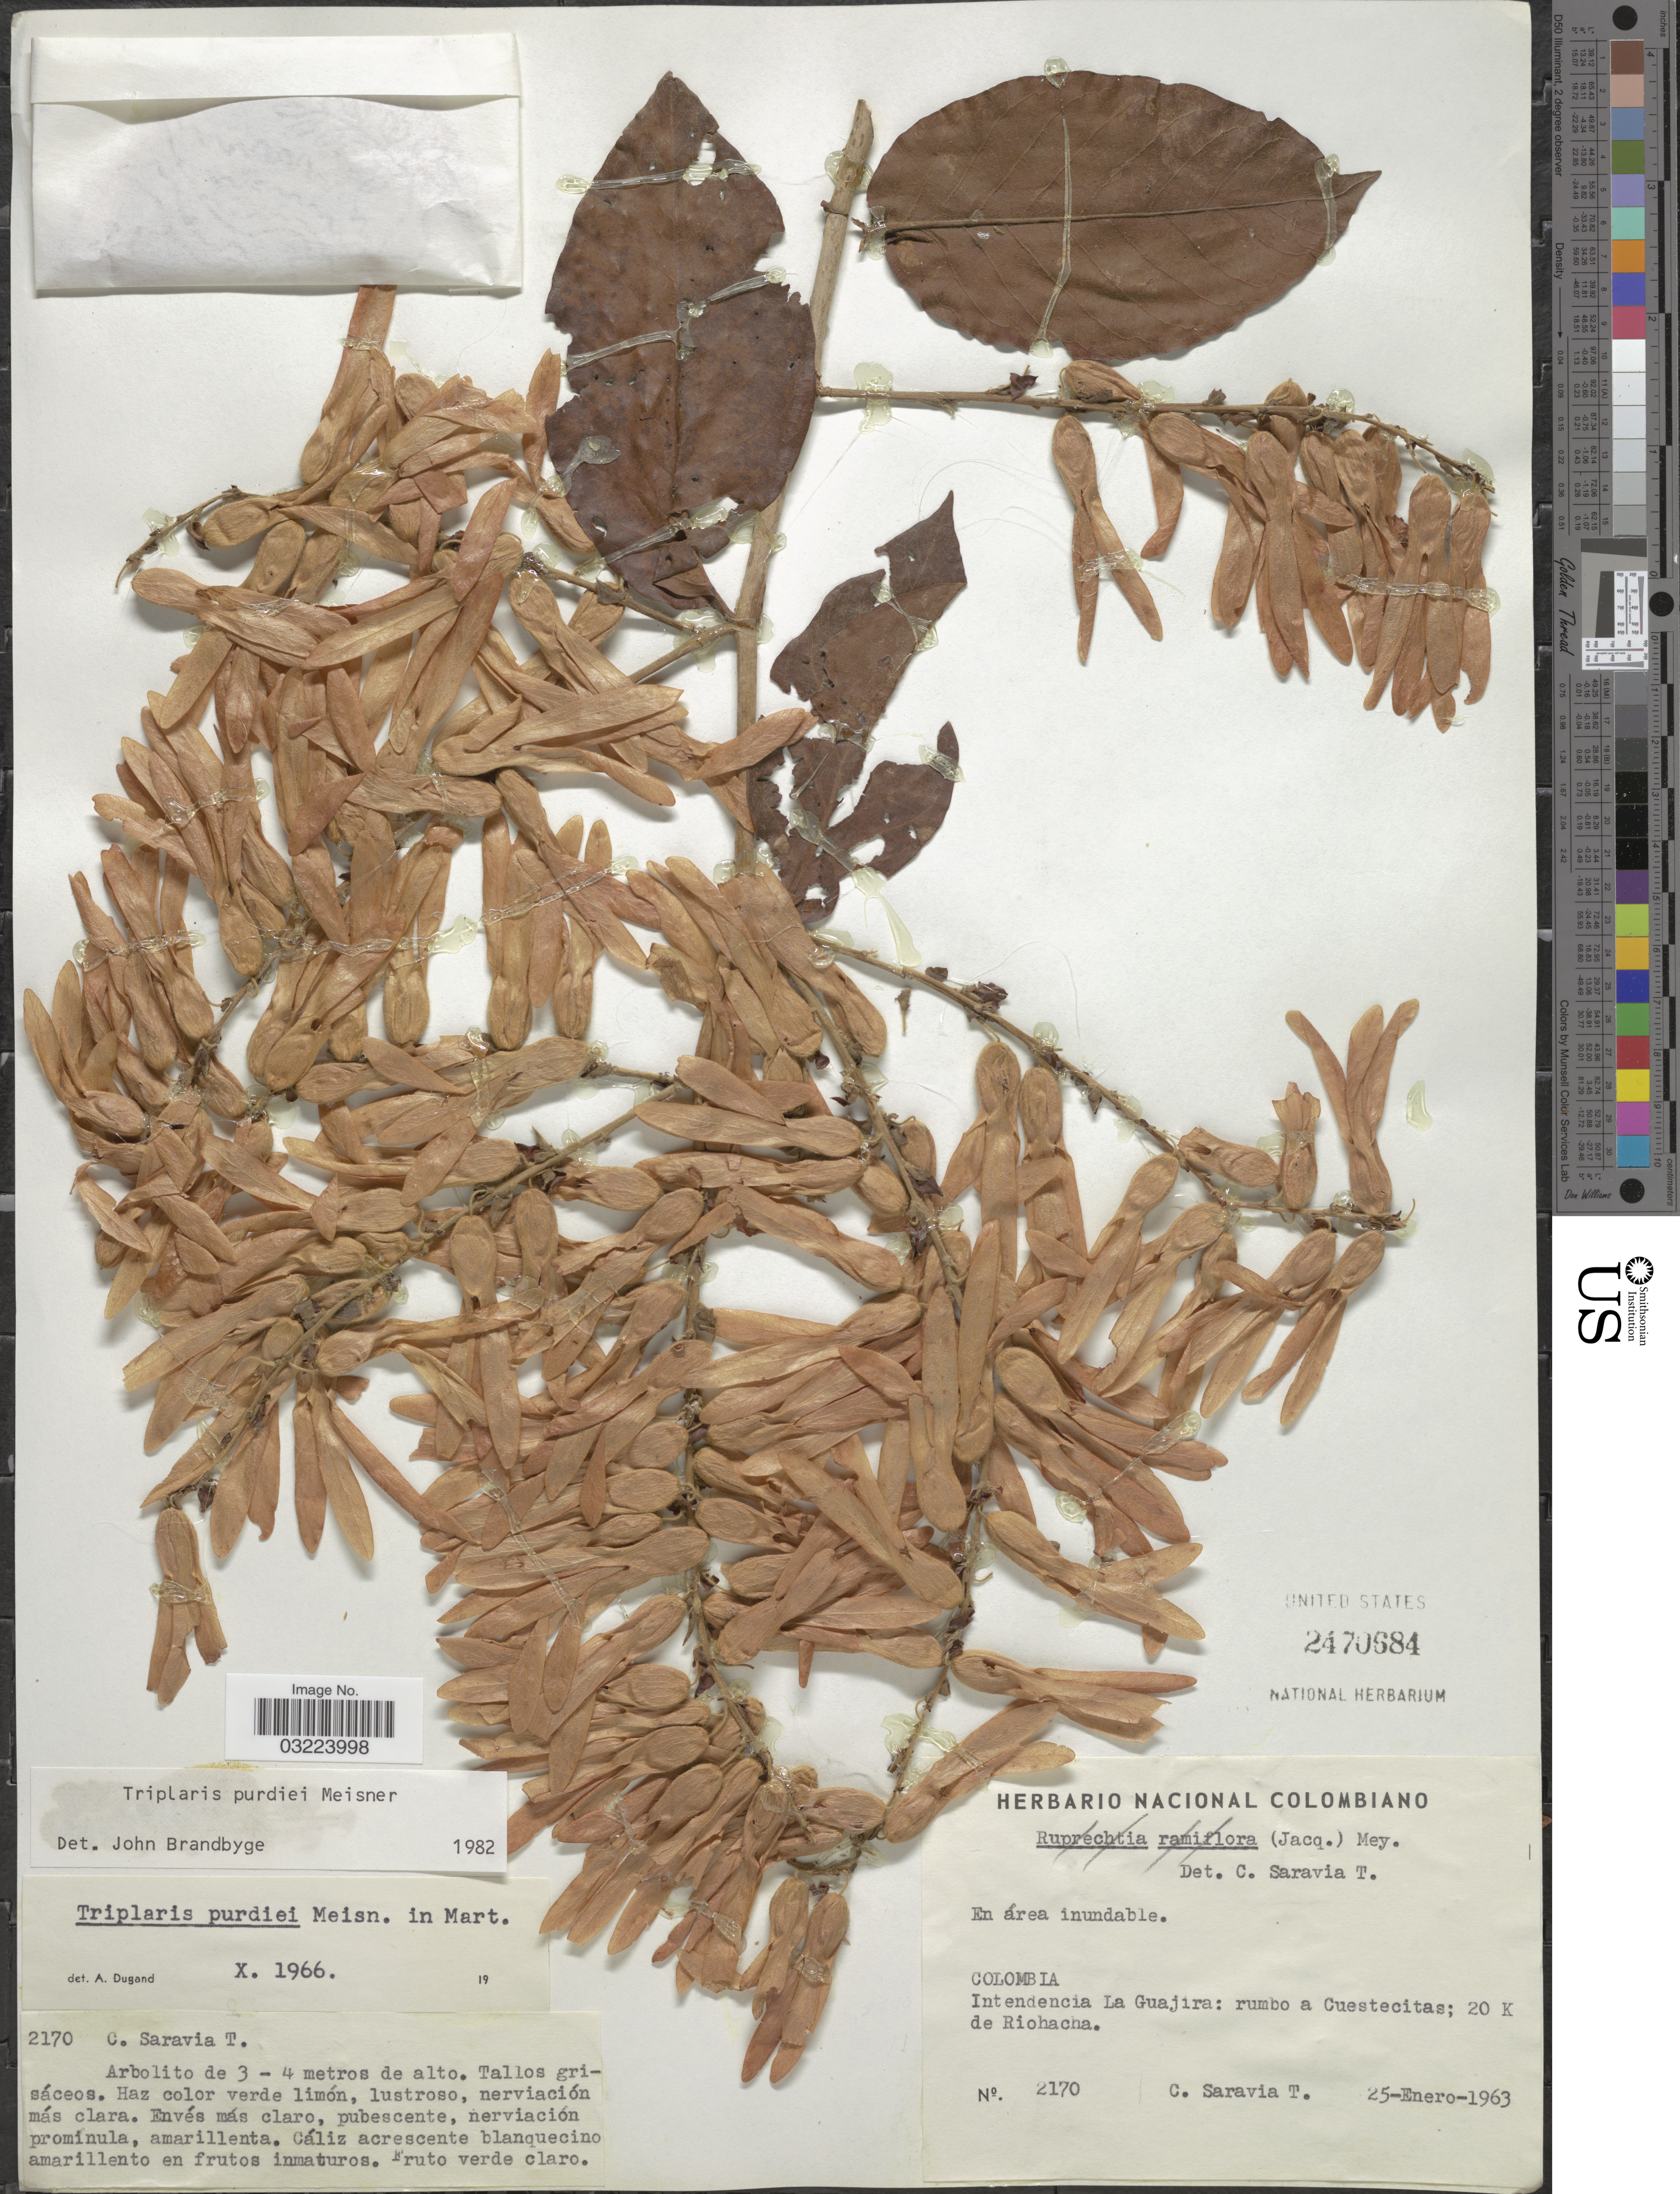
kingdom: Plantae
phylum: Tracheophyta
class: Magnoliopsida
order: Caryophyllales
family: Polygonaceae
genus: Triplaris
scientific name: Triplaris purdiei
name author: Meisn.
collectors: C. Saravia T.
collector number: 2170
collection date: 1963-01-25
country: Colombia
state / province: La Guajira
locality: Intendencia La Guajira: rumbo a Cuestecitas; 20 K de Riohacha.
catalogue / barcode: US 2470684